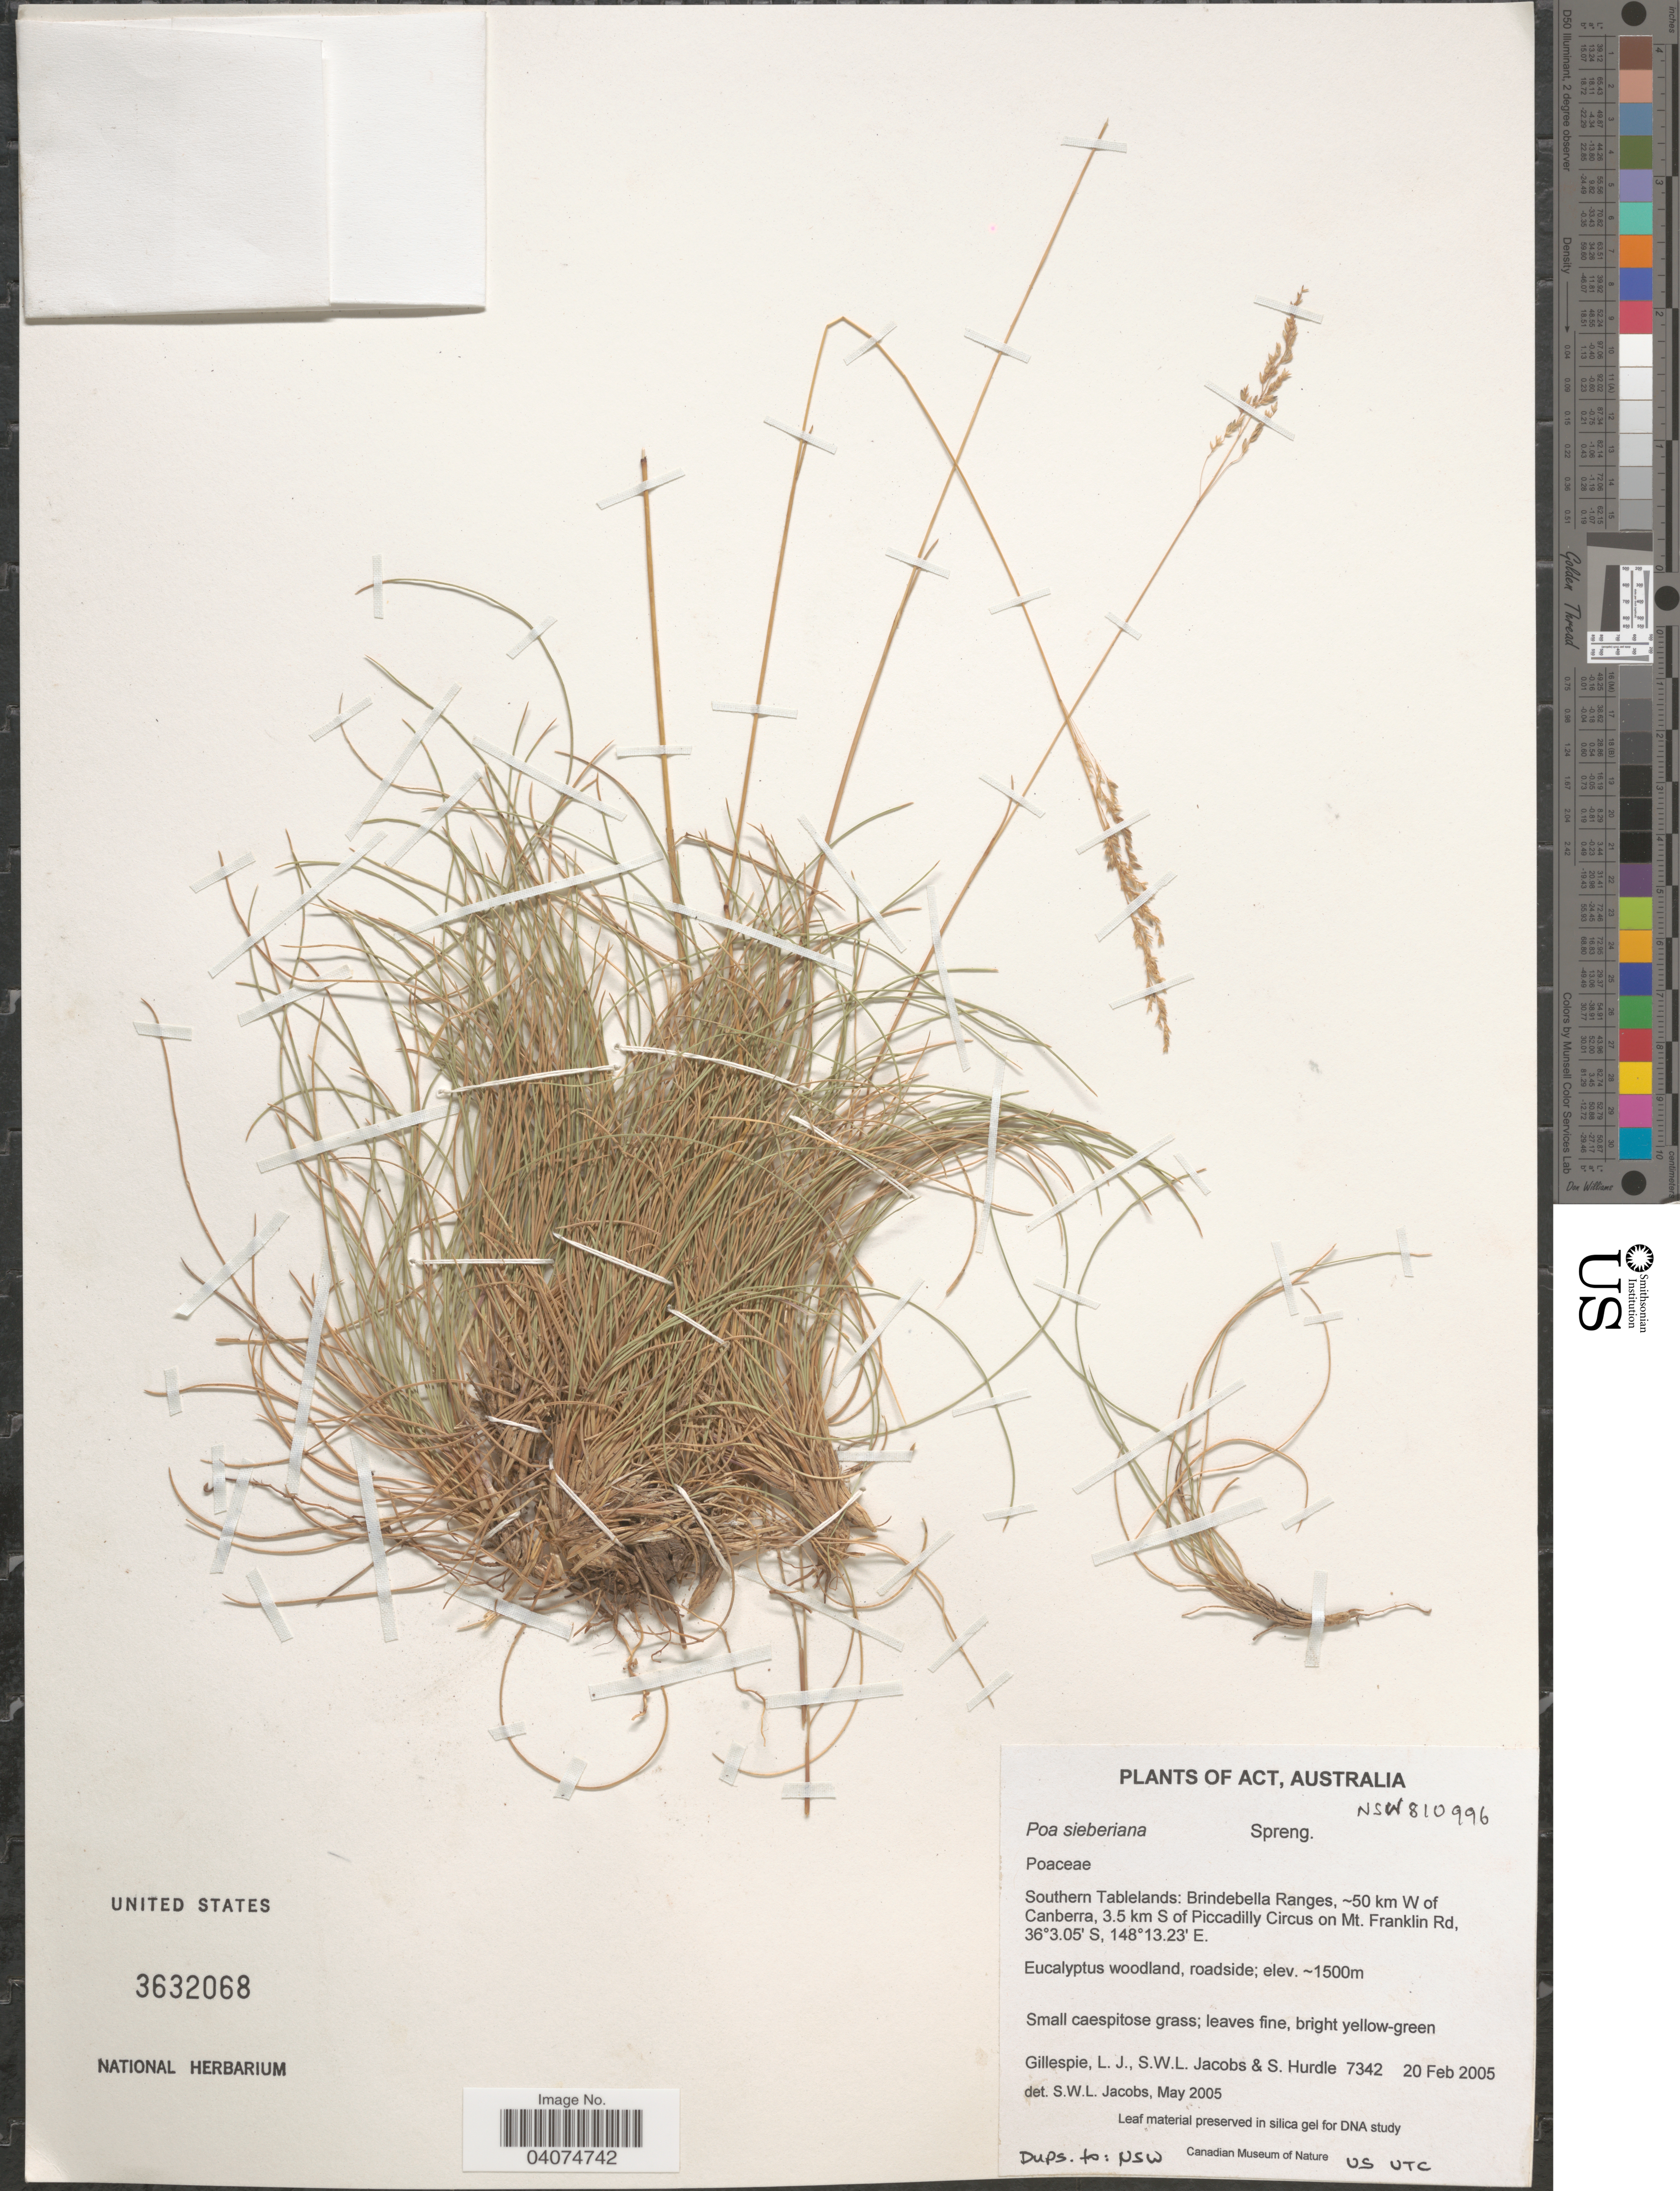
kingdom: Plantae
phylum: Tracheophyta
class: Liliopsida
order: Poales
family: Poaceae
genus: Poa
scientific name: Poa sieberiana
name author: Spreng.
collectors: L. Gillespie, S. W. L. Jacobs & S. Hurdle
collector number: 7342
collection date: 2005-02-20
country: Australia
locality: ACT. Southern Tablelands: Brindebella Ranges, ~50 km W of Canberra, 3.5 km S of Piccadilly Circus on Mt. Franklin Rd.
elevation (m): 1500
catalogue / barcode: US 3632068